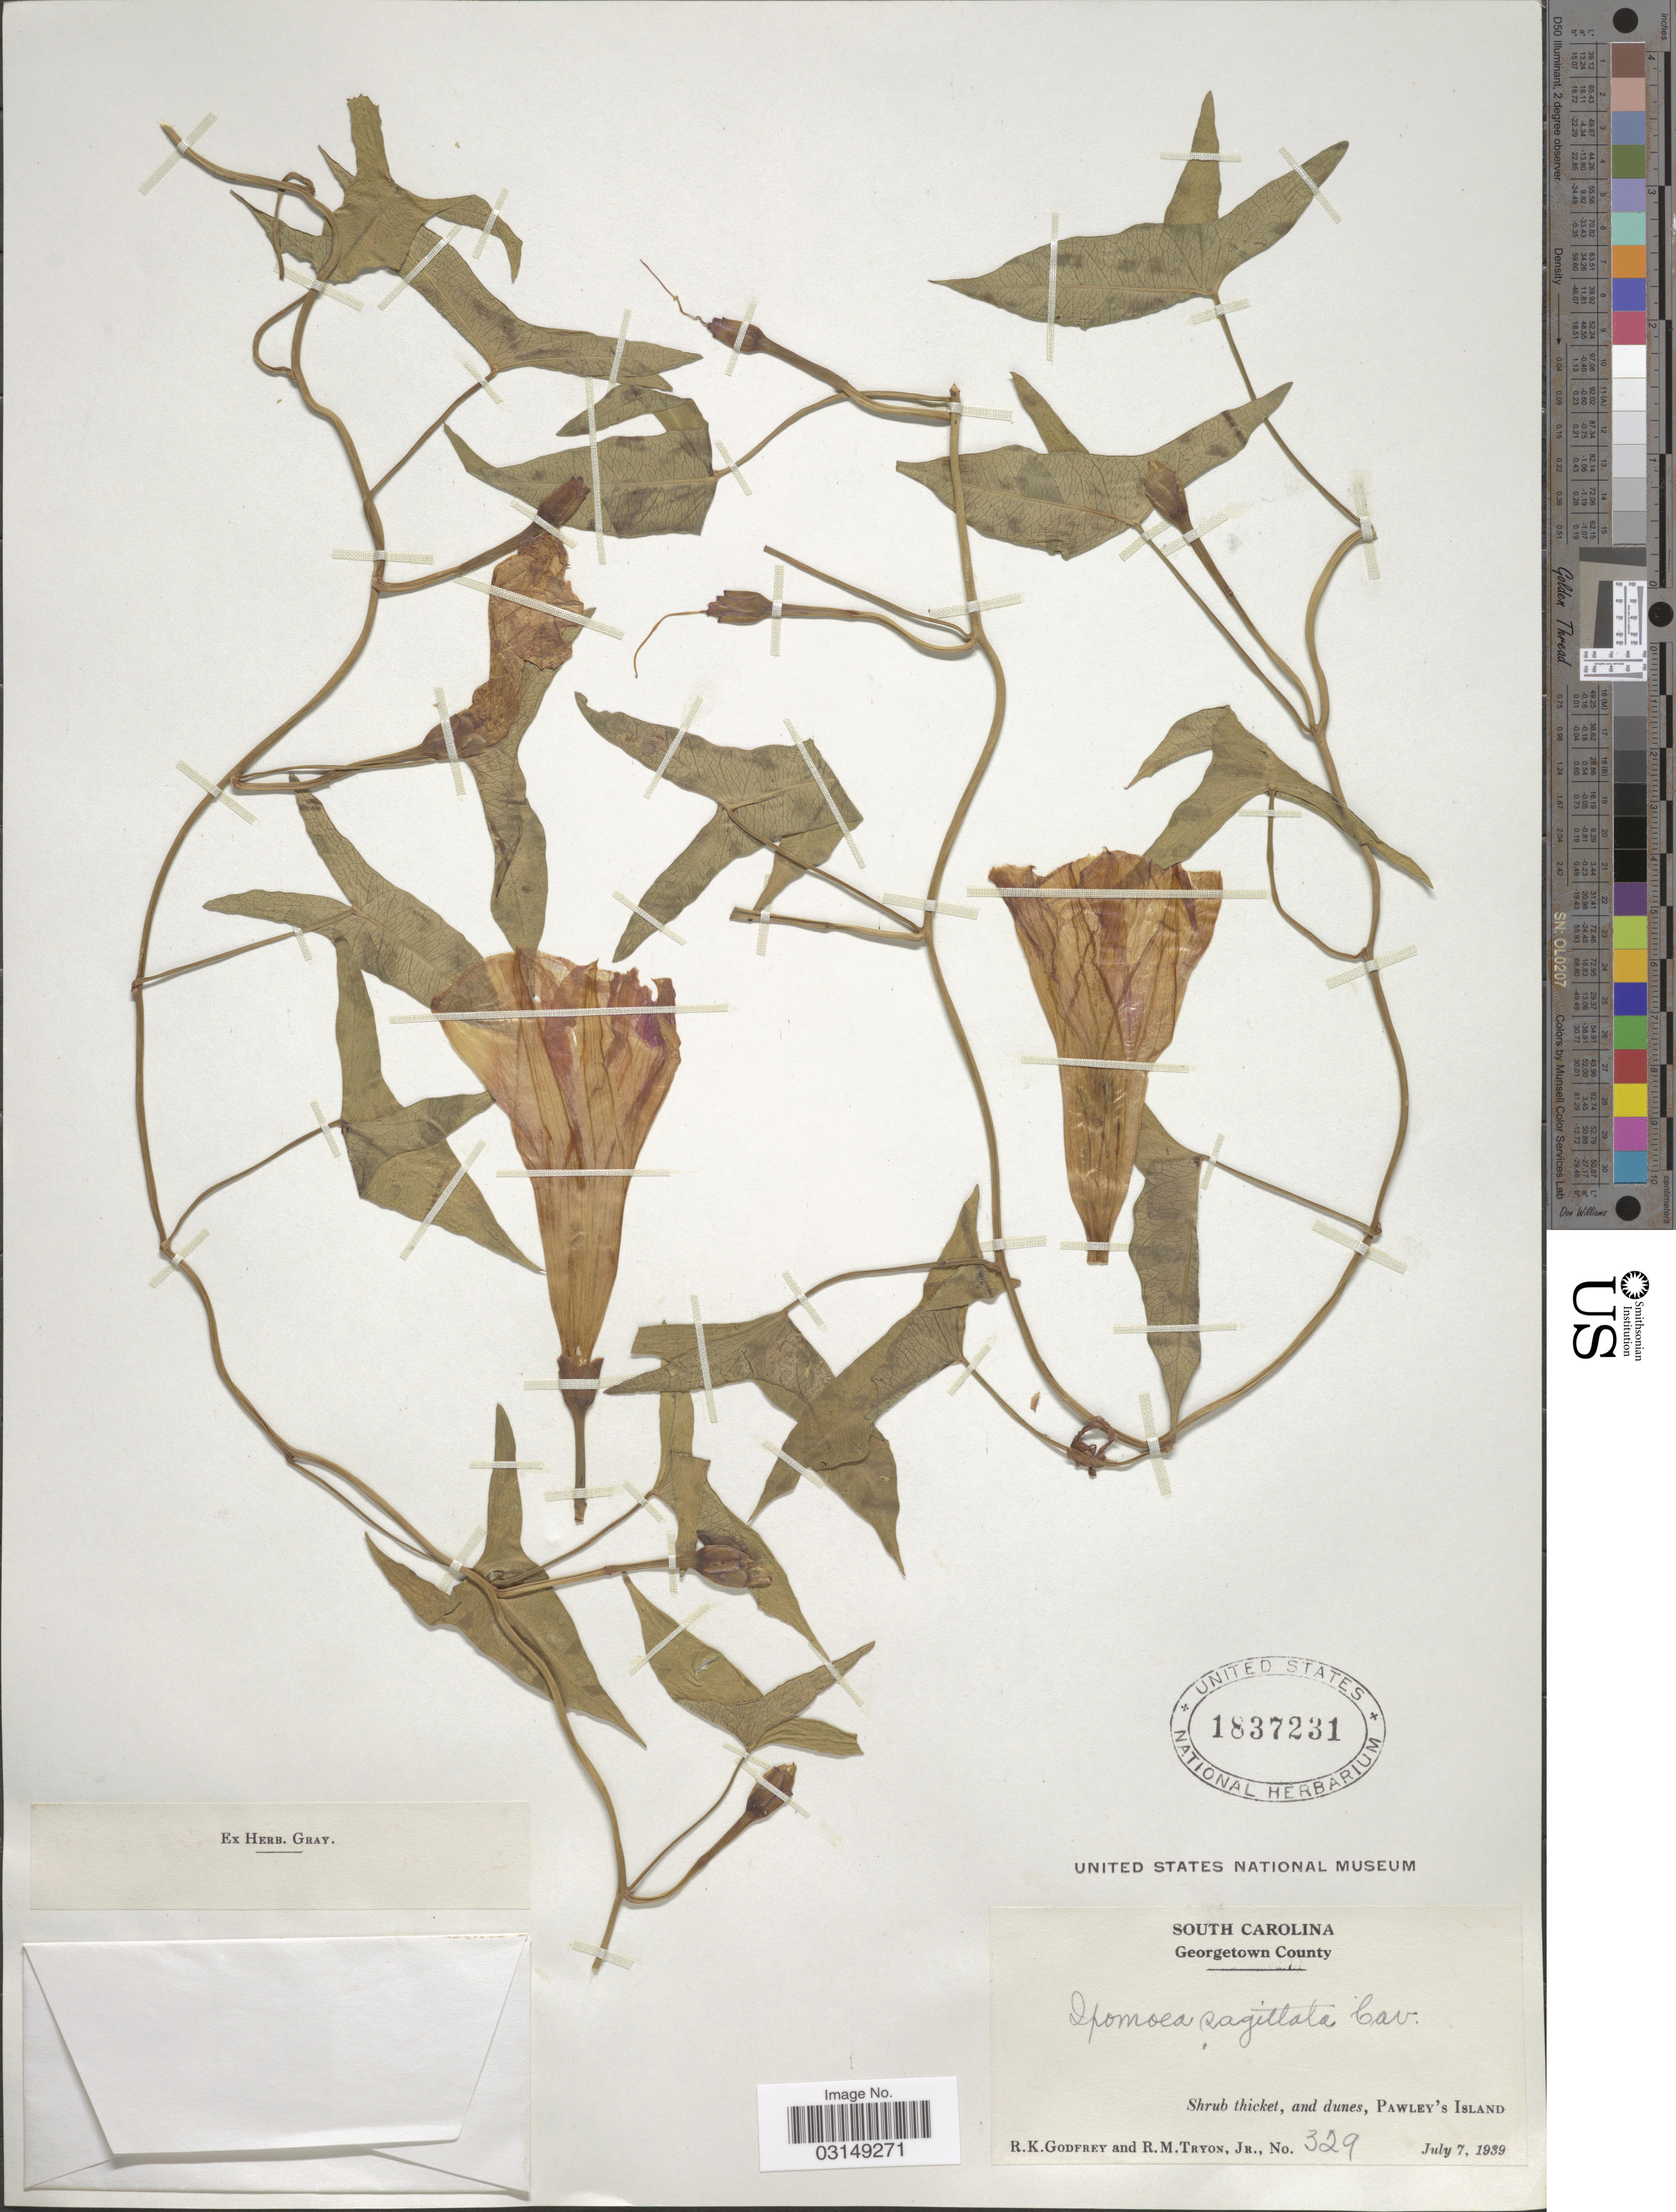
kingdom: Plantae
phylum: Tracheophyta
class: Magnoliopsida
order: Solanales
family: Convolvulaceae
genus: Ipomoea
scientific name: Ipomoea sagittata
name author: Poir.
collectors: R. K. Godfrey & R. Tryon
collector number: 329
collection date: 1939-07-07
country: United States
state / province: South Carolina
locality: Georgetown County. Pawley's Island.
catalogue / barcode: US 1837231